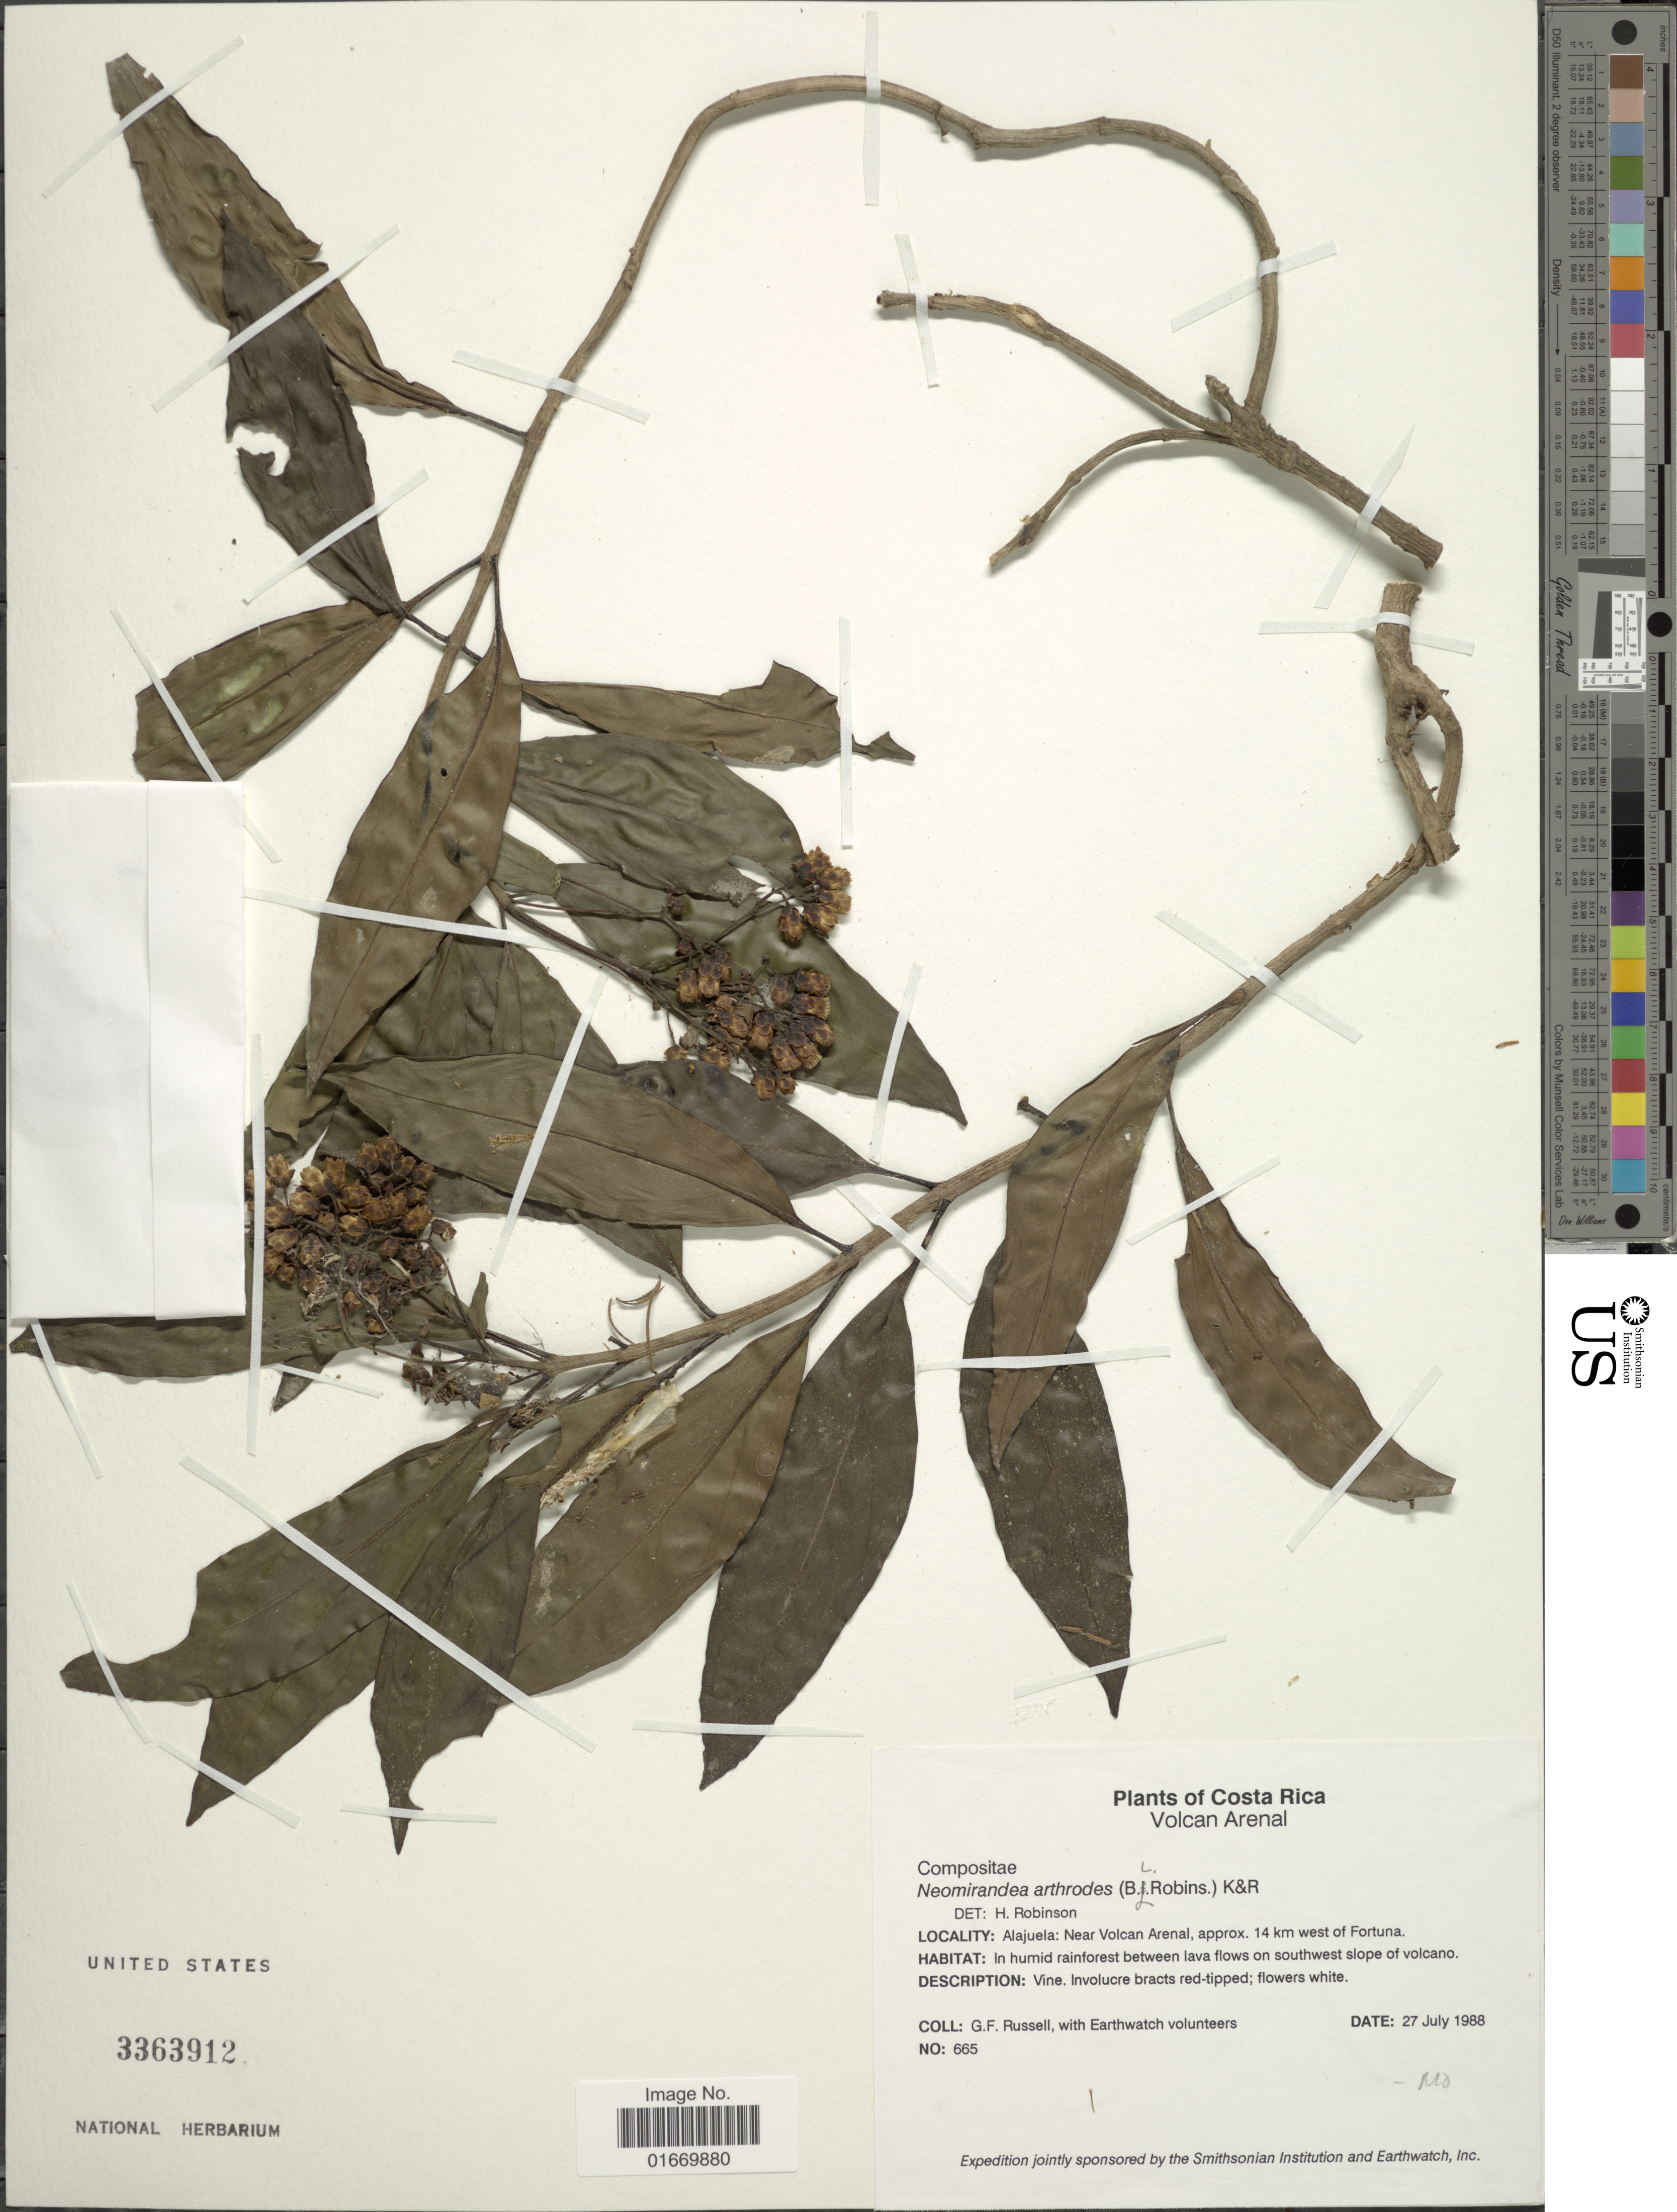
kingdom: Plantae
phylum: Tracheophyta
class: Magnoliopsida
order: Asterales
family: Asteraceae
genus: Neomirandea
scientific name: Neomirandea arthodes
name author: (B.L. Rob.) R.M. King & H. Rob.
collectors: G. Russell & Earthwatch Volunteers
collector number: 665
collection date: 1988-07-27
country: Costa Rica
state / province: Alajuela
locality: Near Volcan Arenal, approx. 14 km west of Fortuna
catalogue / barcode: US 3363912